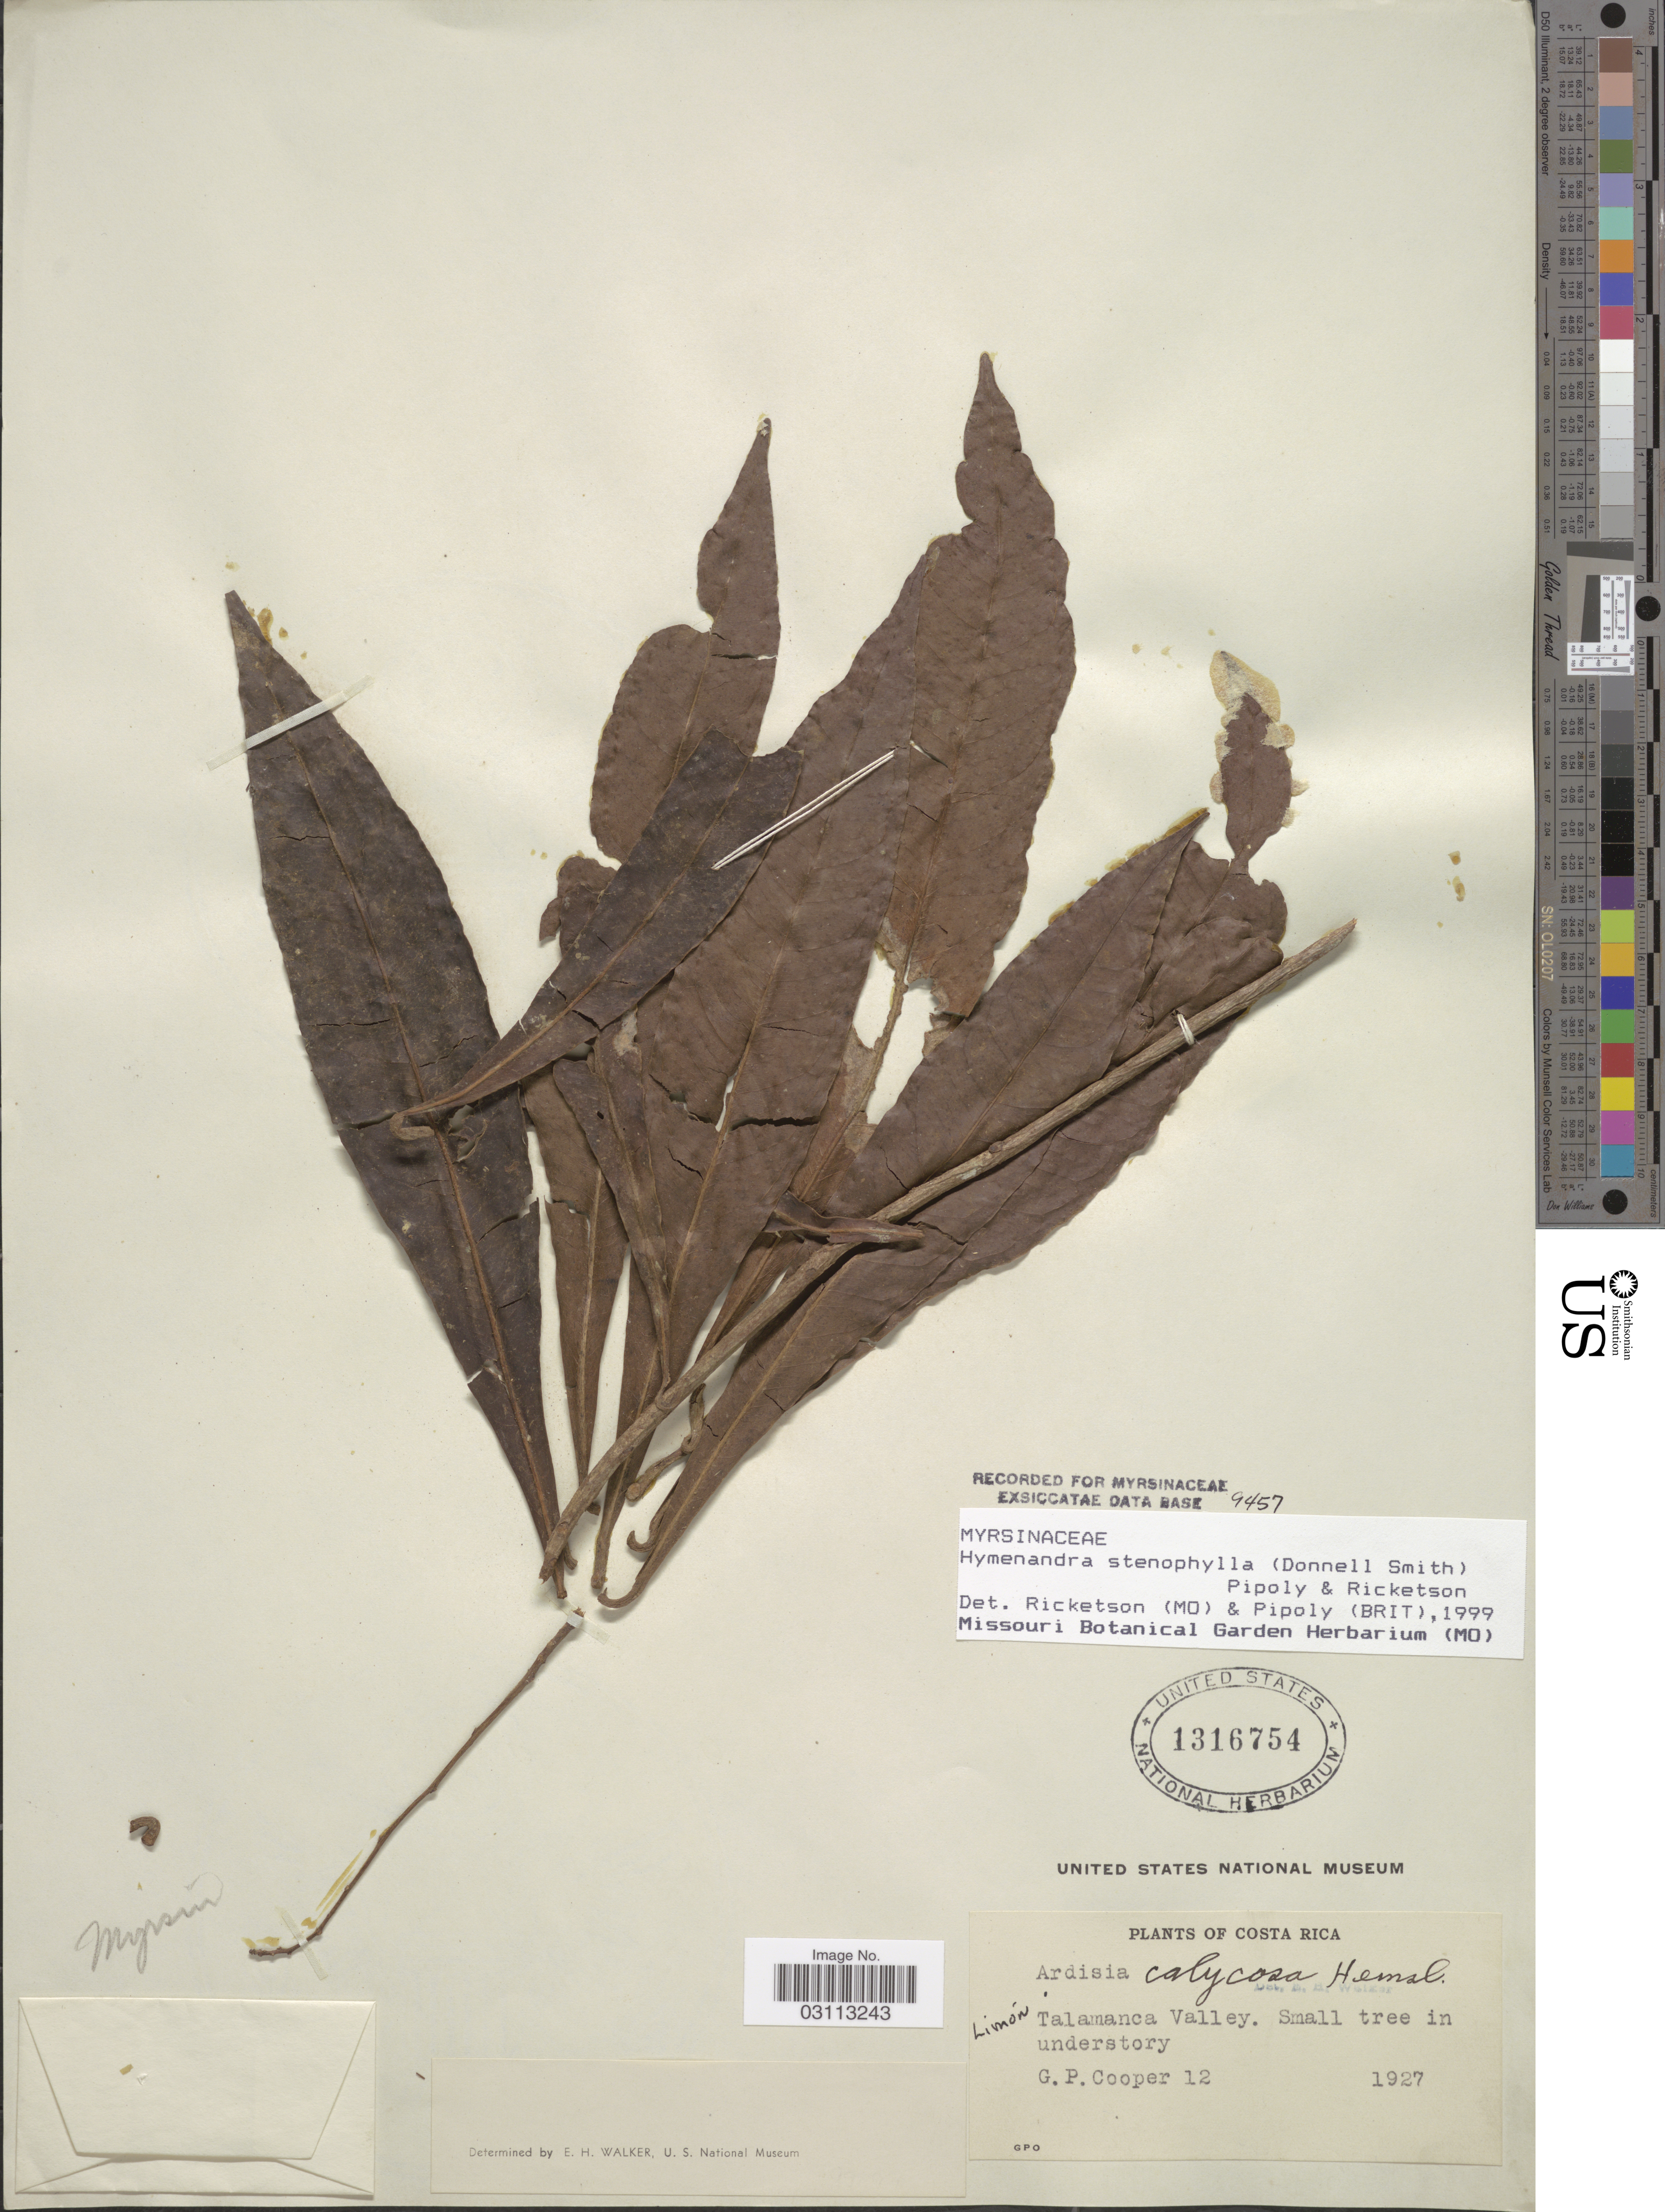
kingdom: Plantae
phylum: Tracheophyta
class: Magnoliopsida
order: Ericales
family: Primulaceae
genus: Hymenandra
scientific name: Hymenandra stenophylla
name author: (Donn. Sm.) Pipoly & Ricketson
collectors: G. Cooper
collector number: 12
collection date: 1927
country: Costa Rica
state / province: Limón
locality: Talamanca Valley.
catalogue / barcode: US 1316754